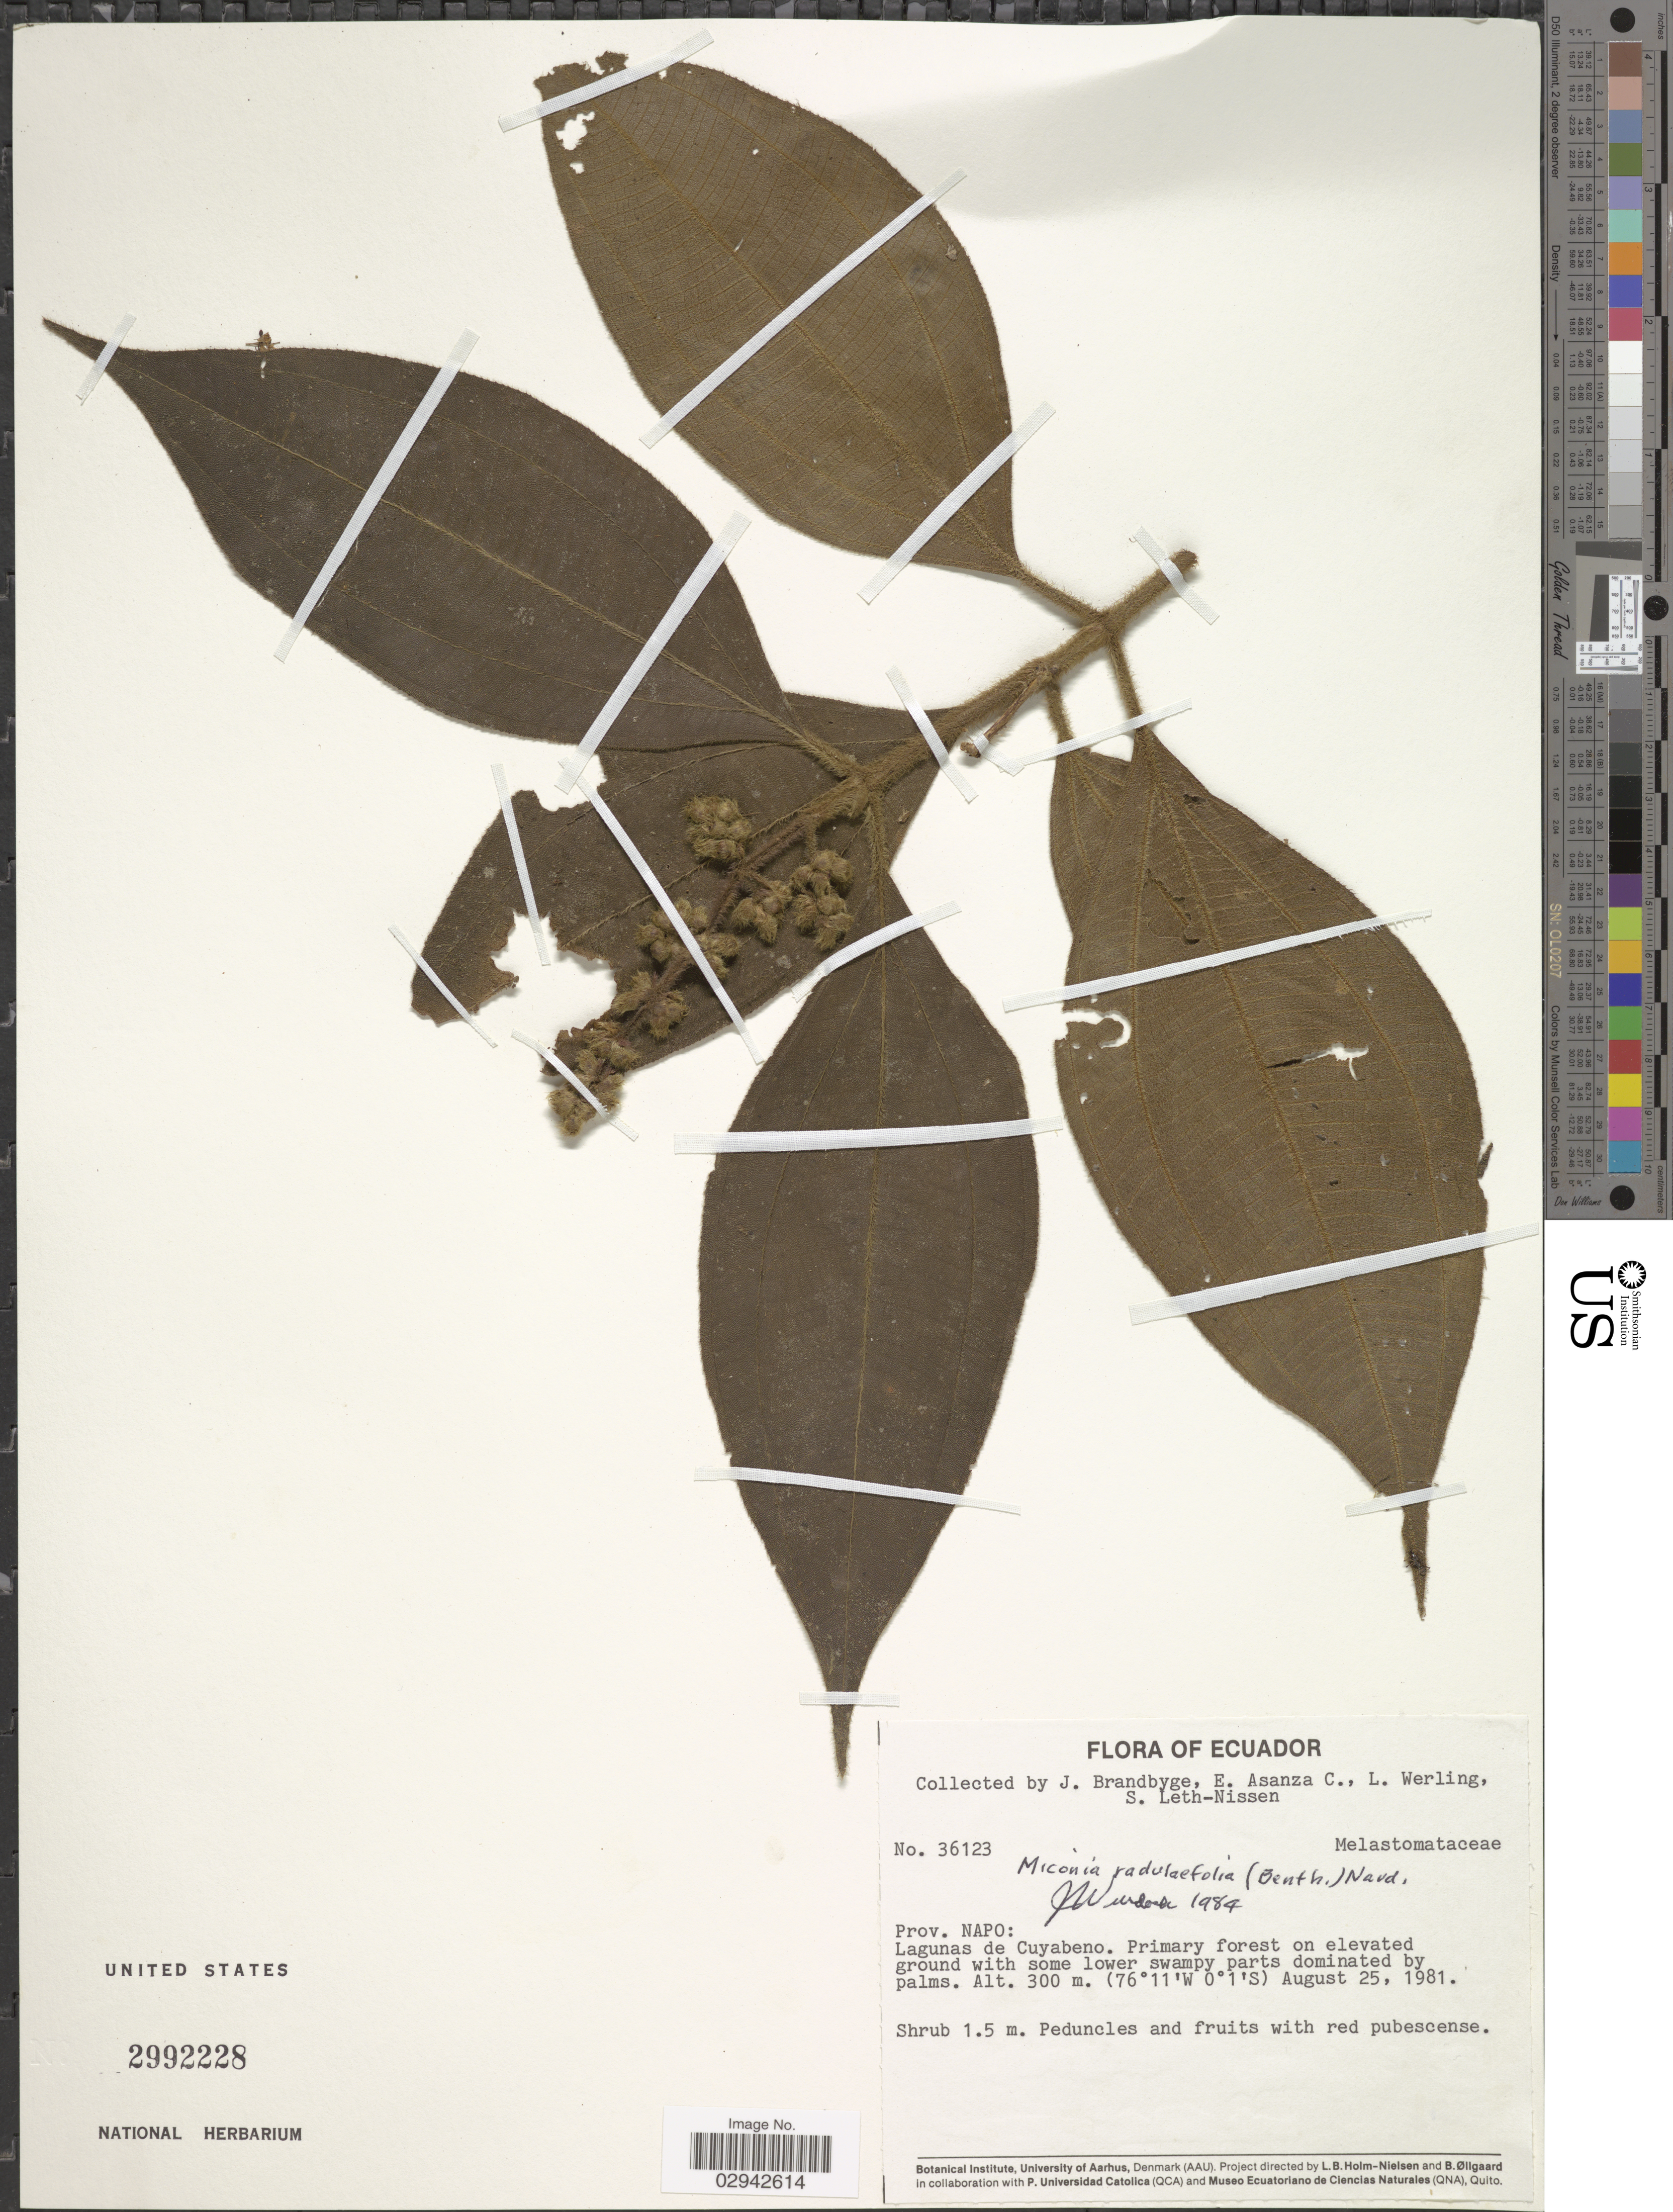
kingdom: Plantae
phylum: Tracheophyta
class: Magnoliopsida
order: Myrtales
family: Melastomataceae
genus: Miconia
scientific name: Miconia radulifolia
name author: (Benth.) Naudin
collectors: J. Brandbyge, E. Asanza C., L. Werling & S. Leth-Nissen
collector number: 36123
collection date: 1981-08-25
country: Ecuador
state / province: Napo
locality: Lagunas de Cuyabeno.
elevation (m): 300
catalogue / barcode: US 2992228